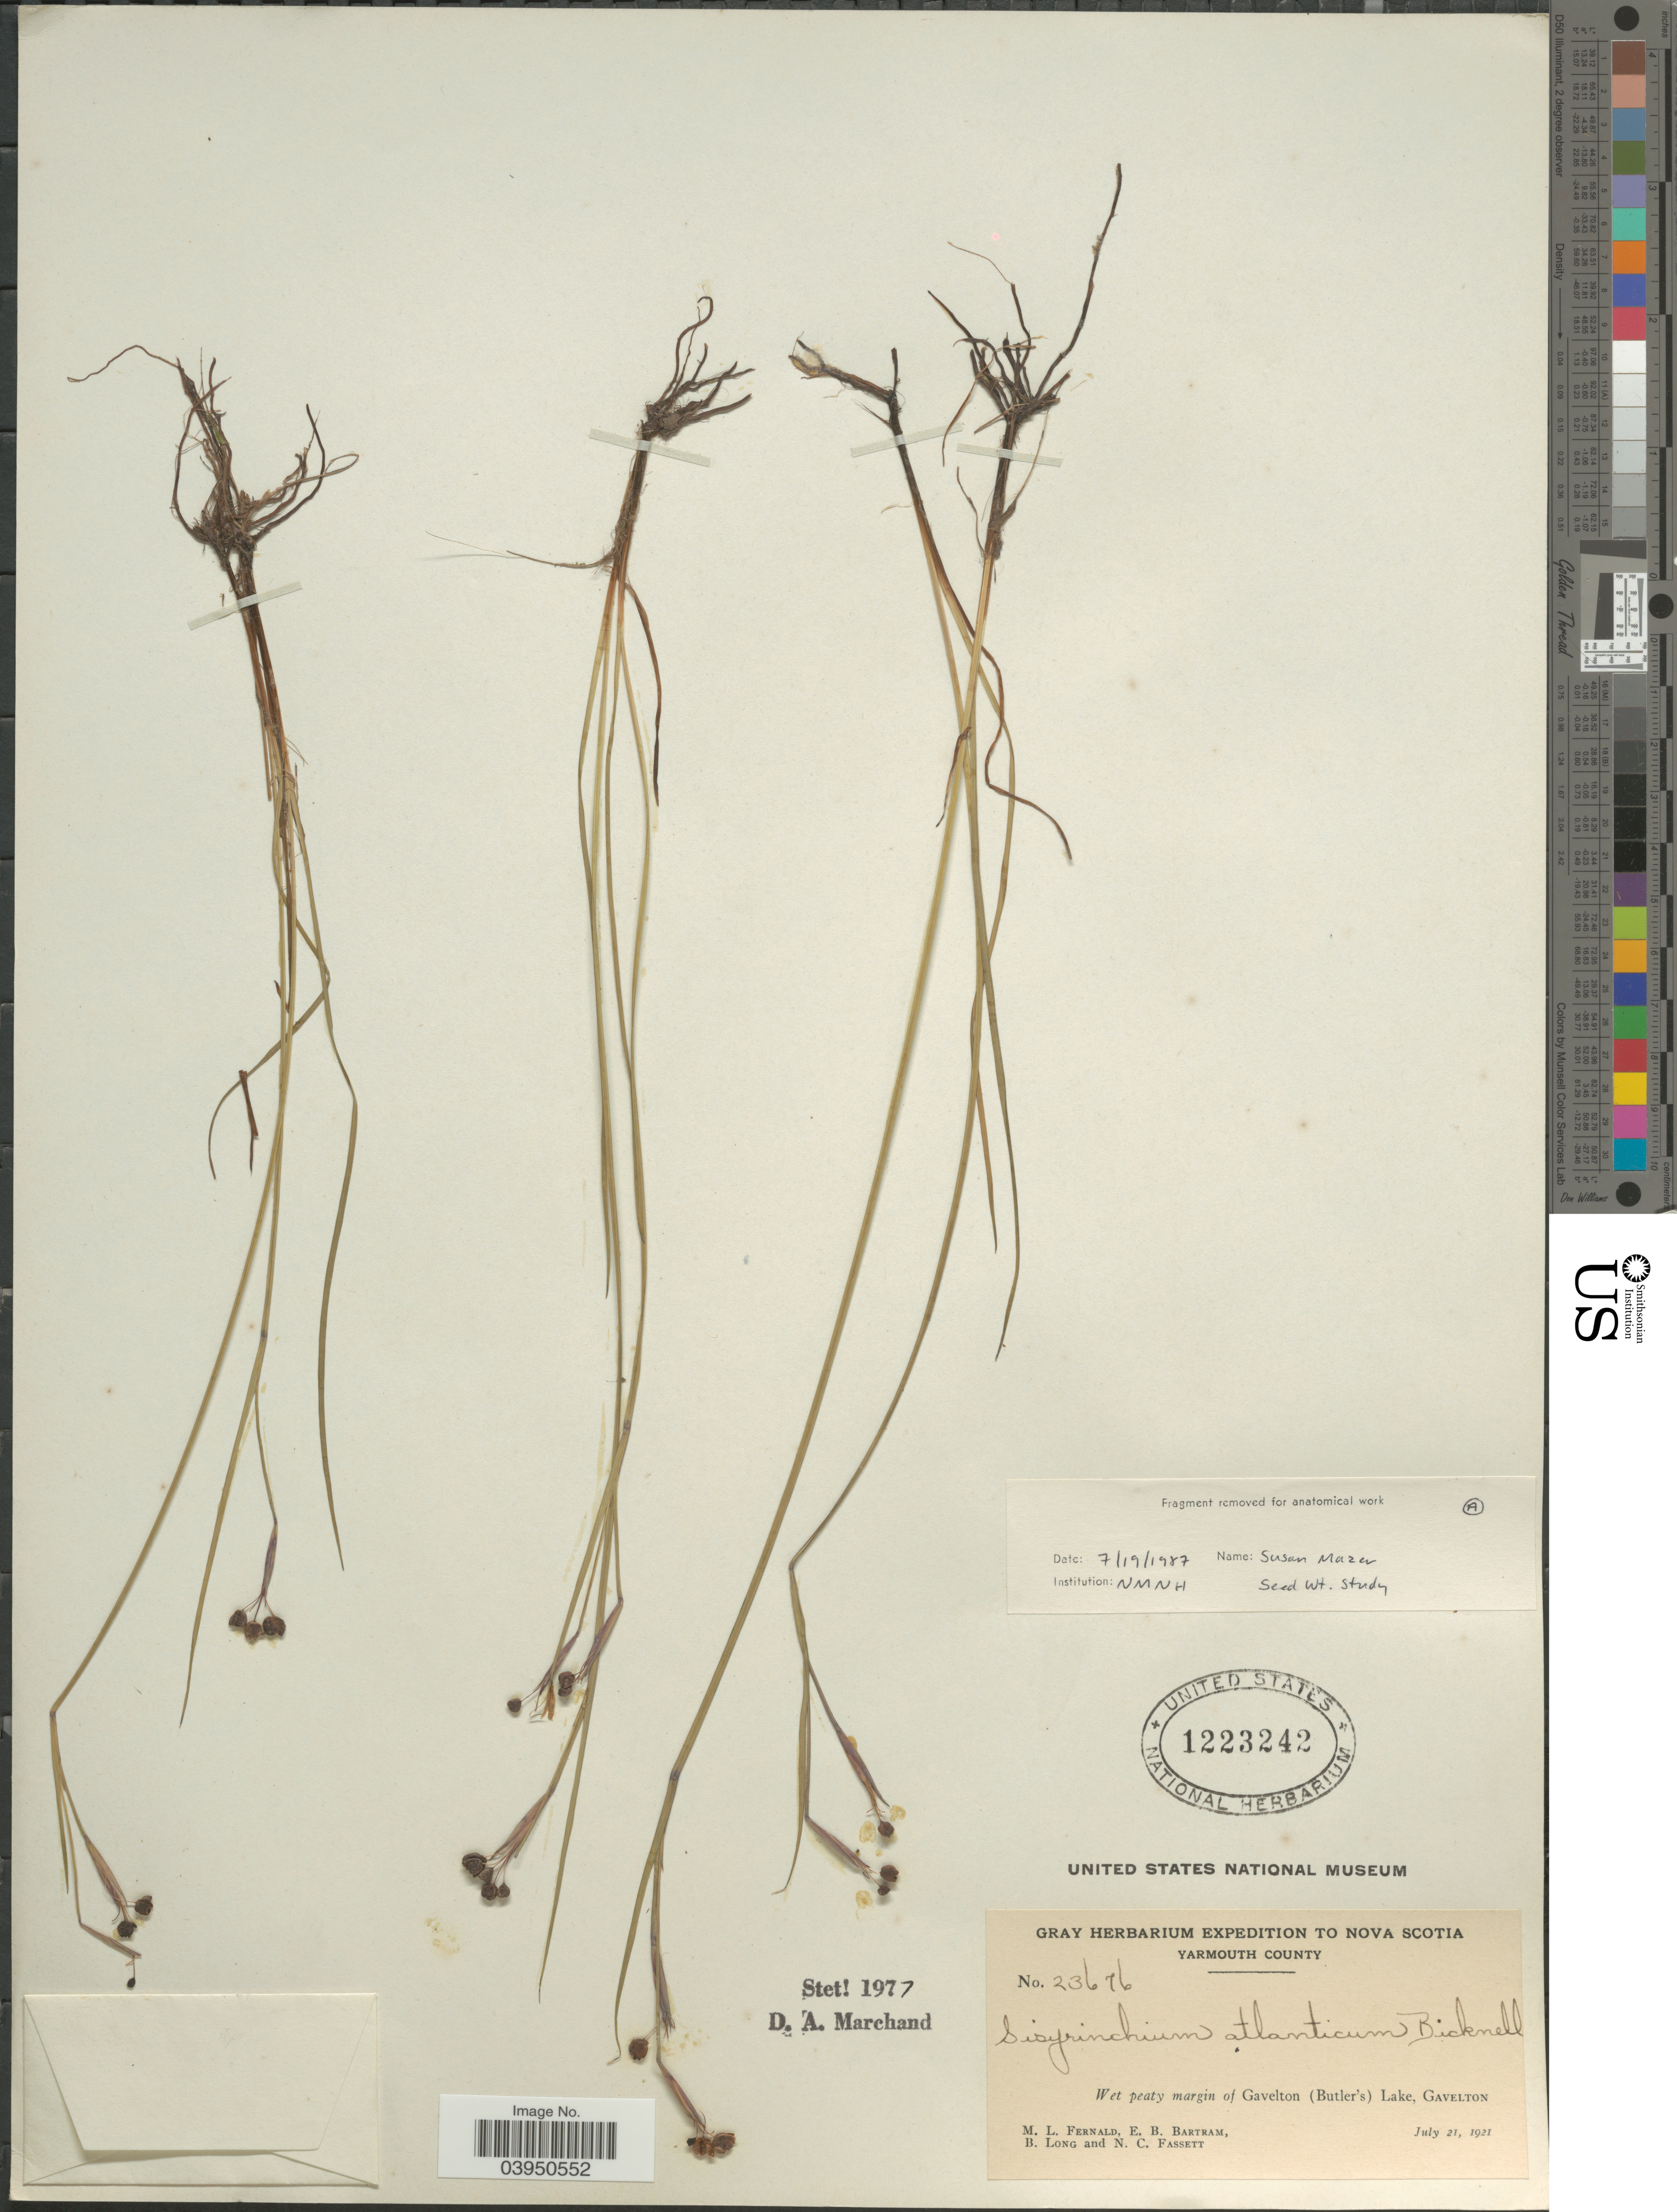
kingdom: Plantae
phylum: Tracheophyta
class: Liliopsida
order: Asparagales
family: Iridaceae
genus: Sisyrinchium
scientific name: Sisyrinchium atlanticum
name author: E.P. Bicknell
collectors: M. L. Fernald, E. B. Bartram, B. Long & N. C. Fassett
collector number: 23676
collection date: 1921-07-21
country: Canada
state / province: Nova Scotia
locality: Yarmouth County. Wet peaty margin of Gavelton (Butler's) Lake, Gavelton.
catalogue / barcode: US 1223242